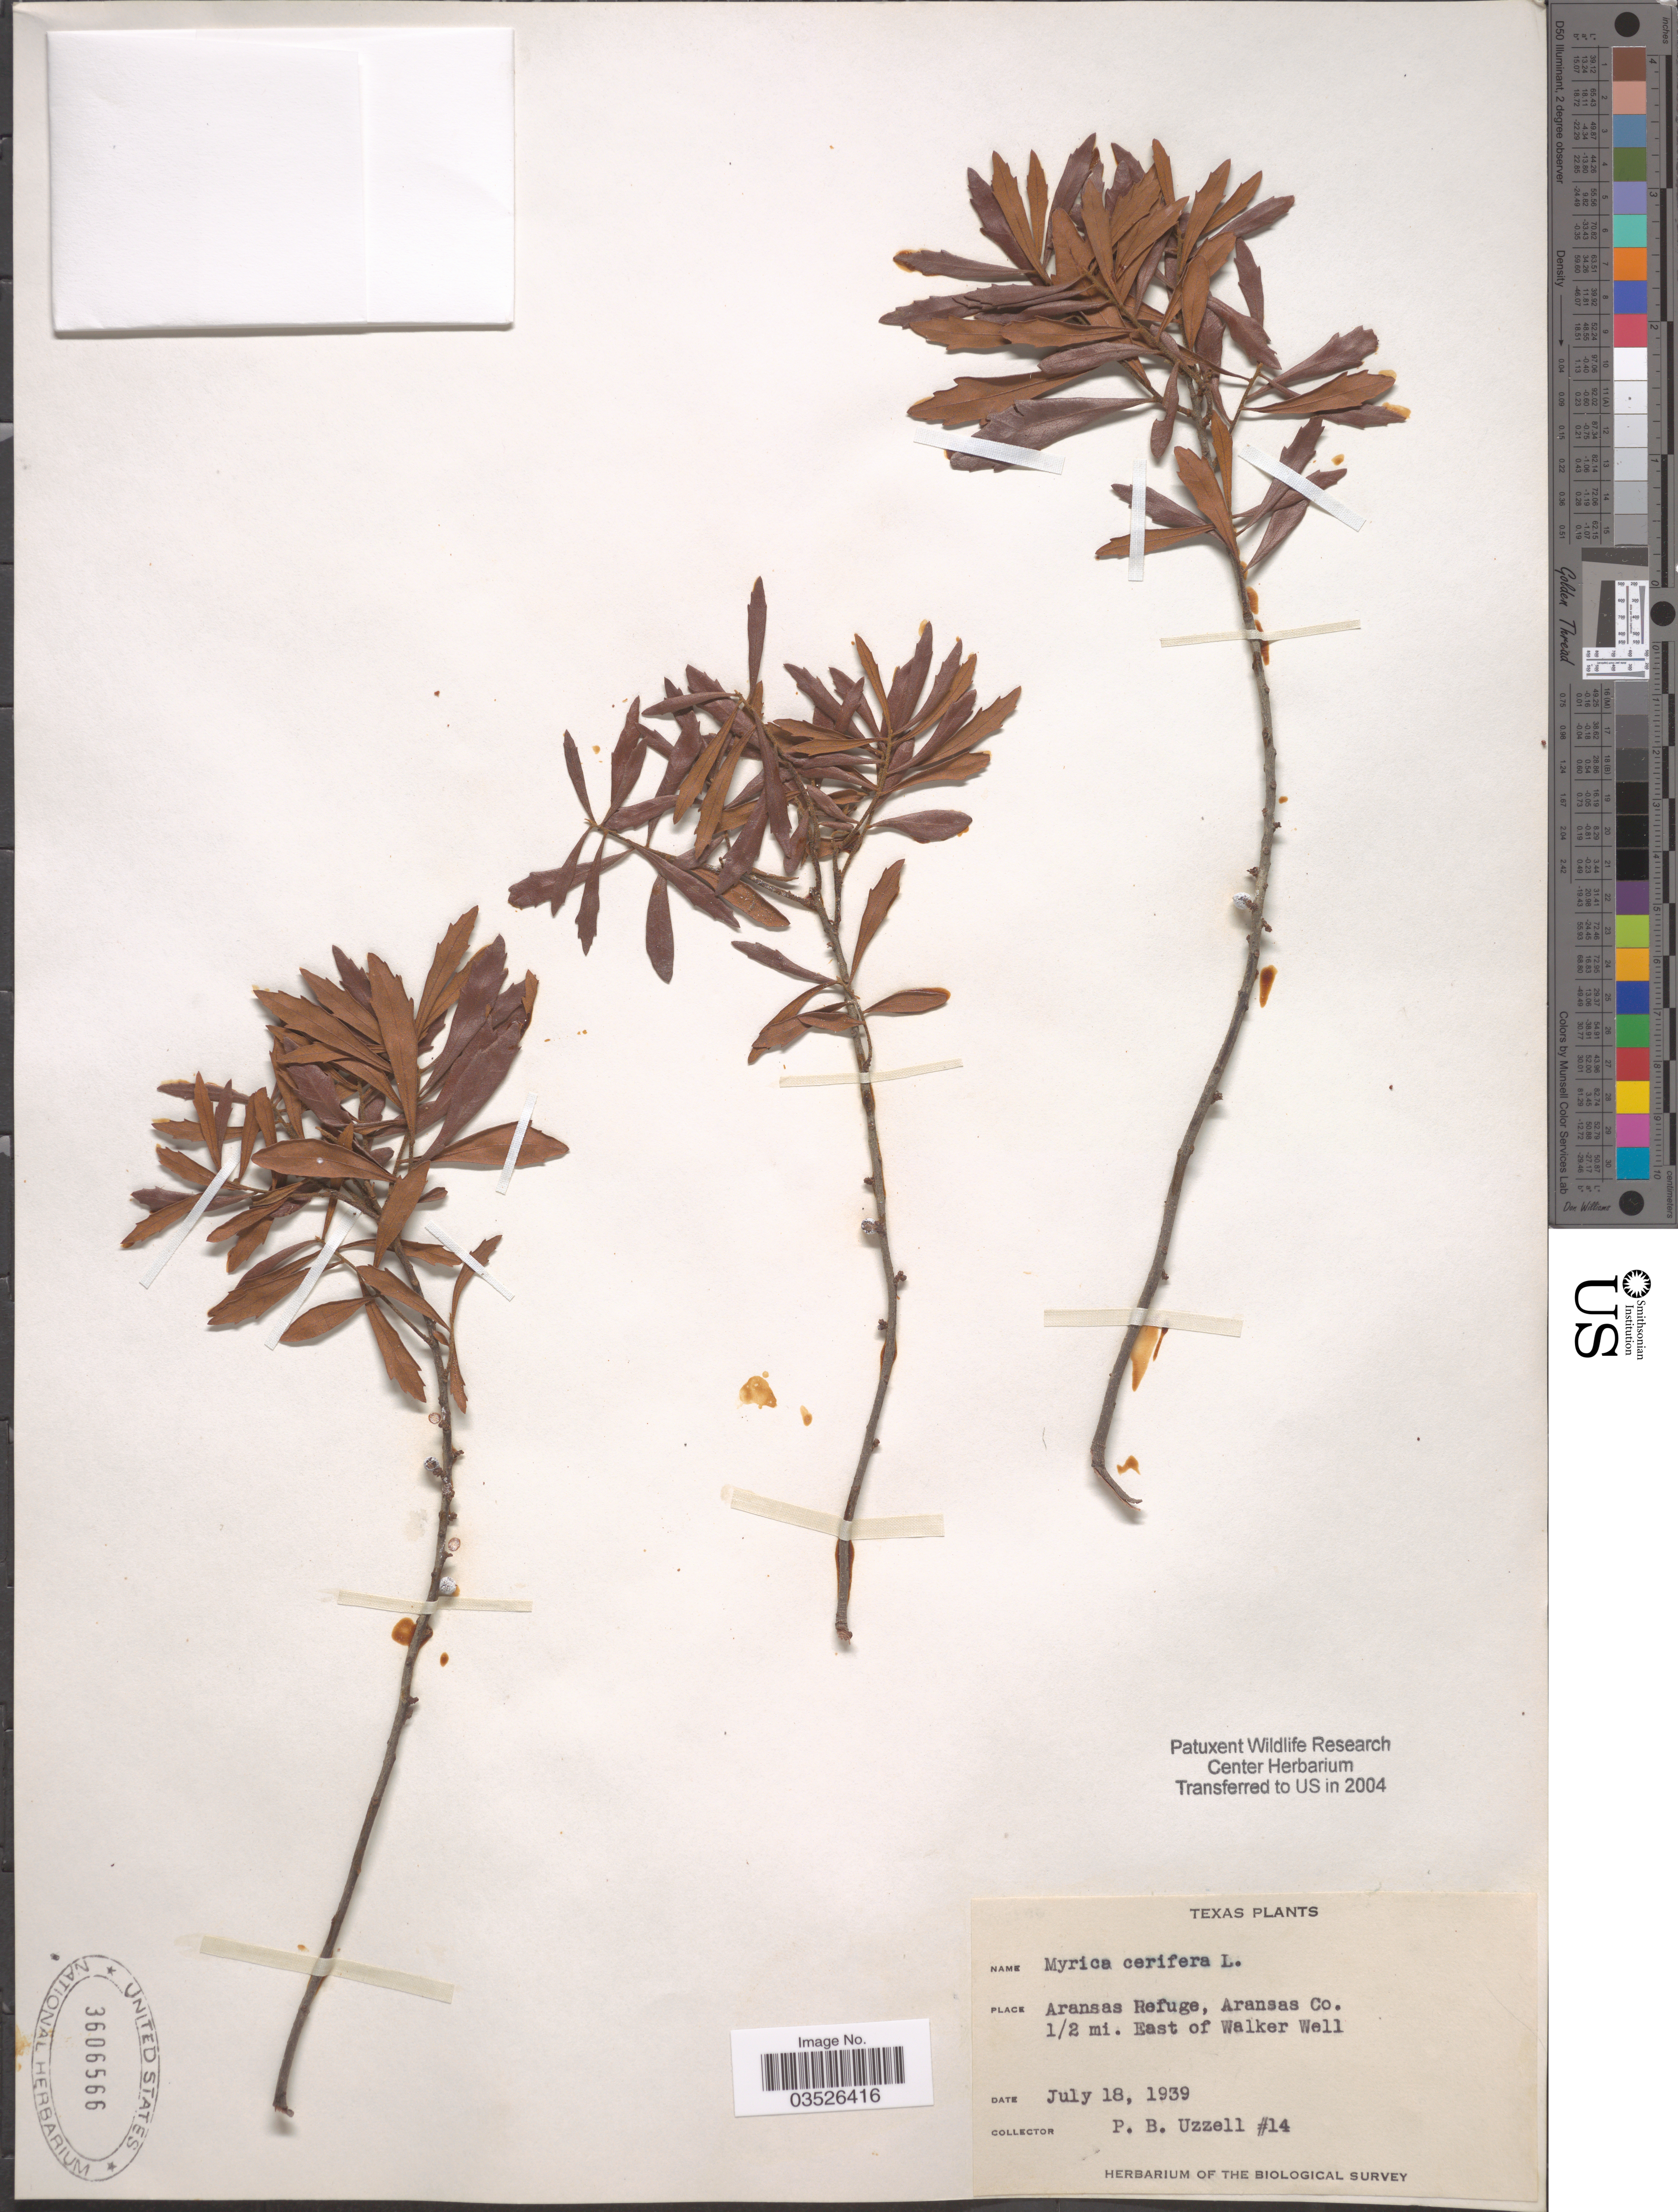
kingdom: Plantae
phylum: Tracheophyta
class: Magnoliopsida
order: Fagales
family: Myricaceae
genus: Morella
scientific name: Morella cerifera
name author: (L.) Small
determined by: Strong, M. T., (US), Smithsonian Institution - National Museum of Natural History (UNITED STATES)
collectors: P. Uzzell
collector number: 14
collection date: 1939-07-18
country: United States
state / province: Texas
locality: Aransas Refuge, Aransas Co. ½ mi. East of Walker Well.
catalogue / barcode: US 3606566